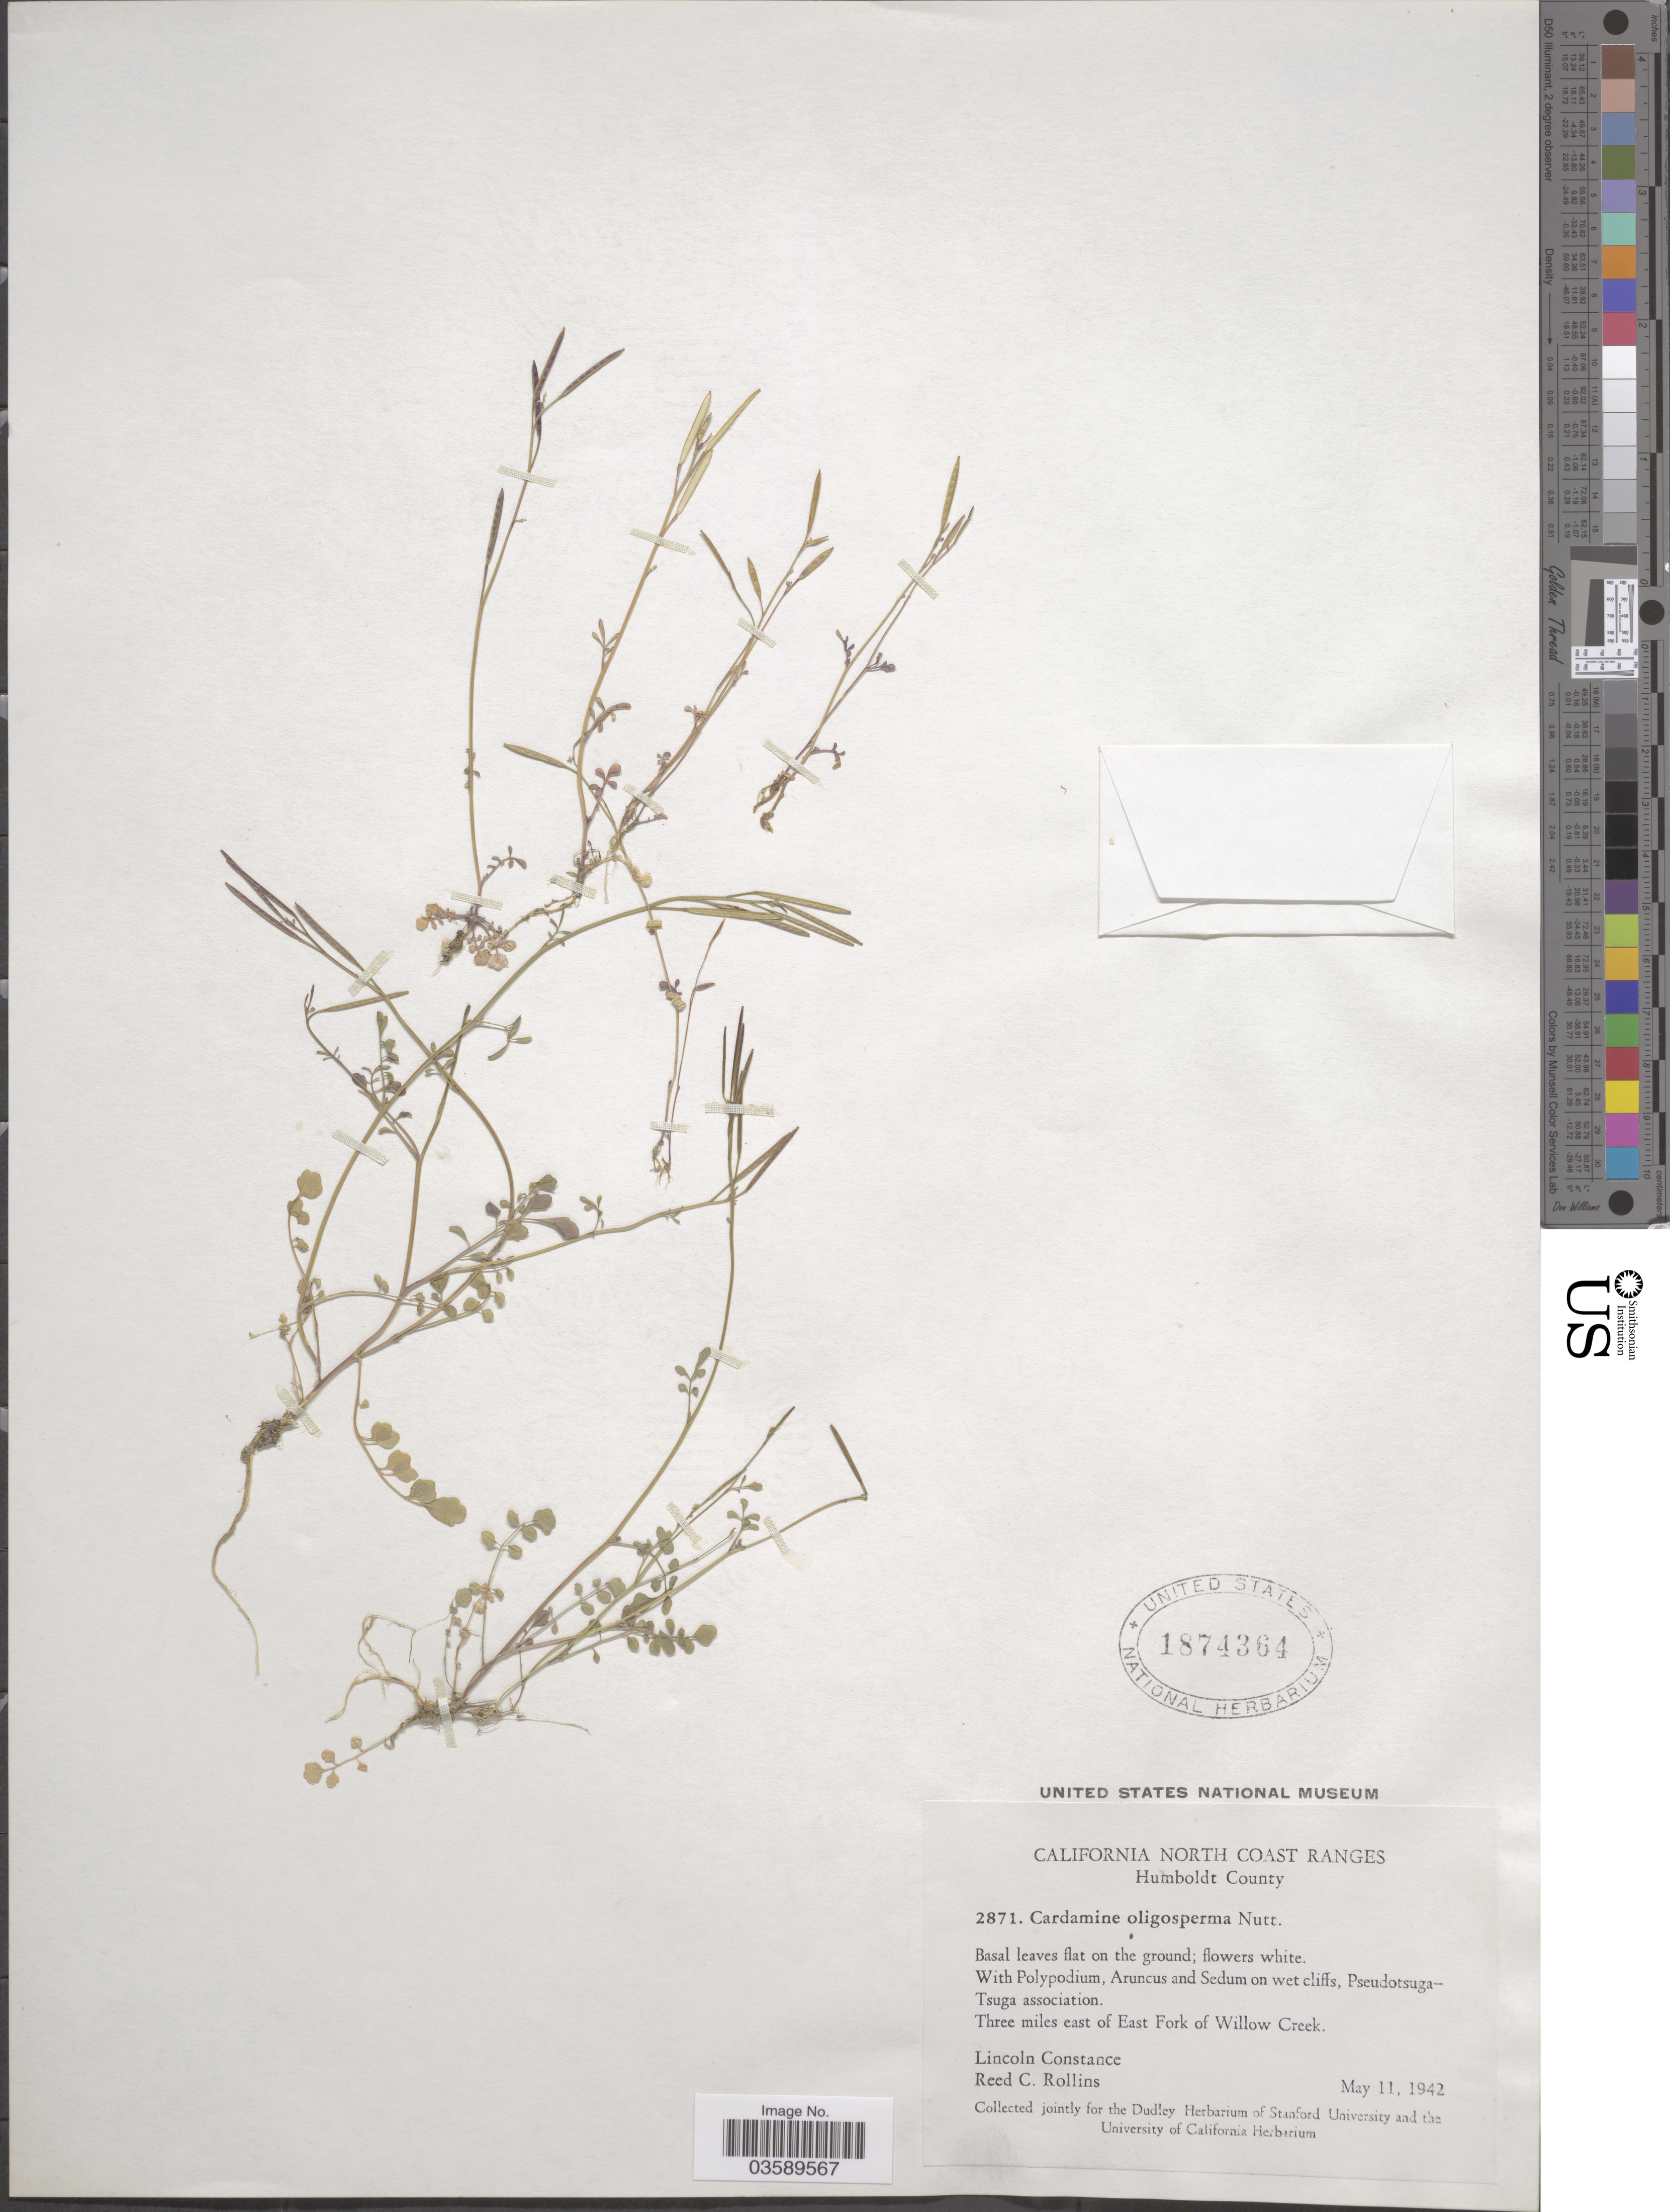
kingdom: Plantae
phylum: Tracheophyta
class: Magnoliopsida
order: Brassicales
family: Brassicaceae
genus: Cardamine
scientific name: Cardamine oligosperma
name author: Nutt.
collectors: L. Constance & R. C. Rollins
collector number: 2871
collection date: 1942-05-11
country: United States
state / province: California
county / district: Humboldt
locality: California North Coast Ranges. Humboldt County. Three miles east of East Fork of Willow Creek.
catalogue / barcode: US 1874364